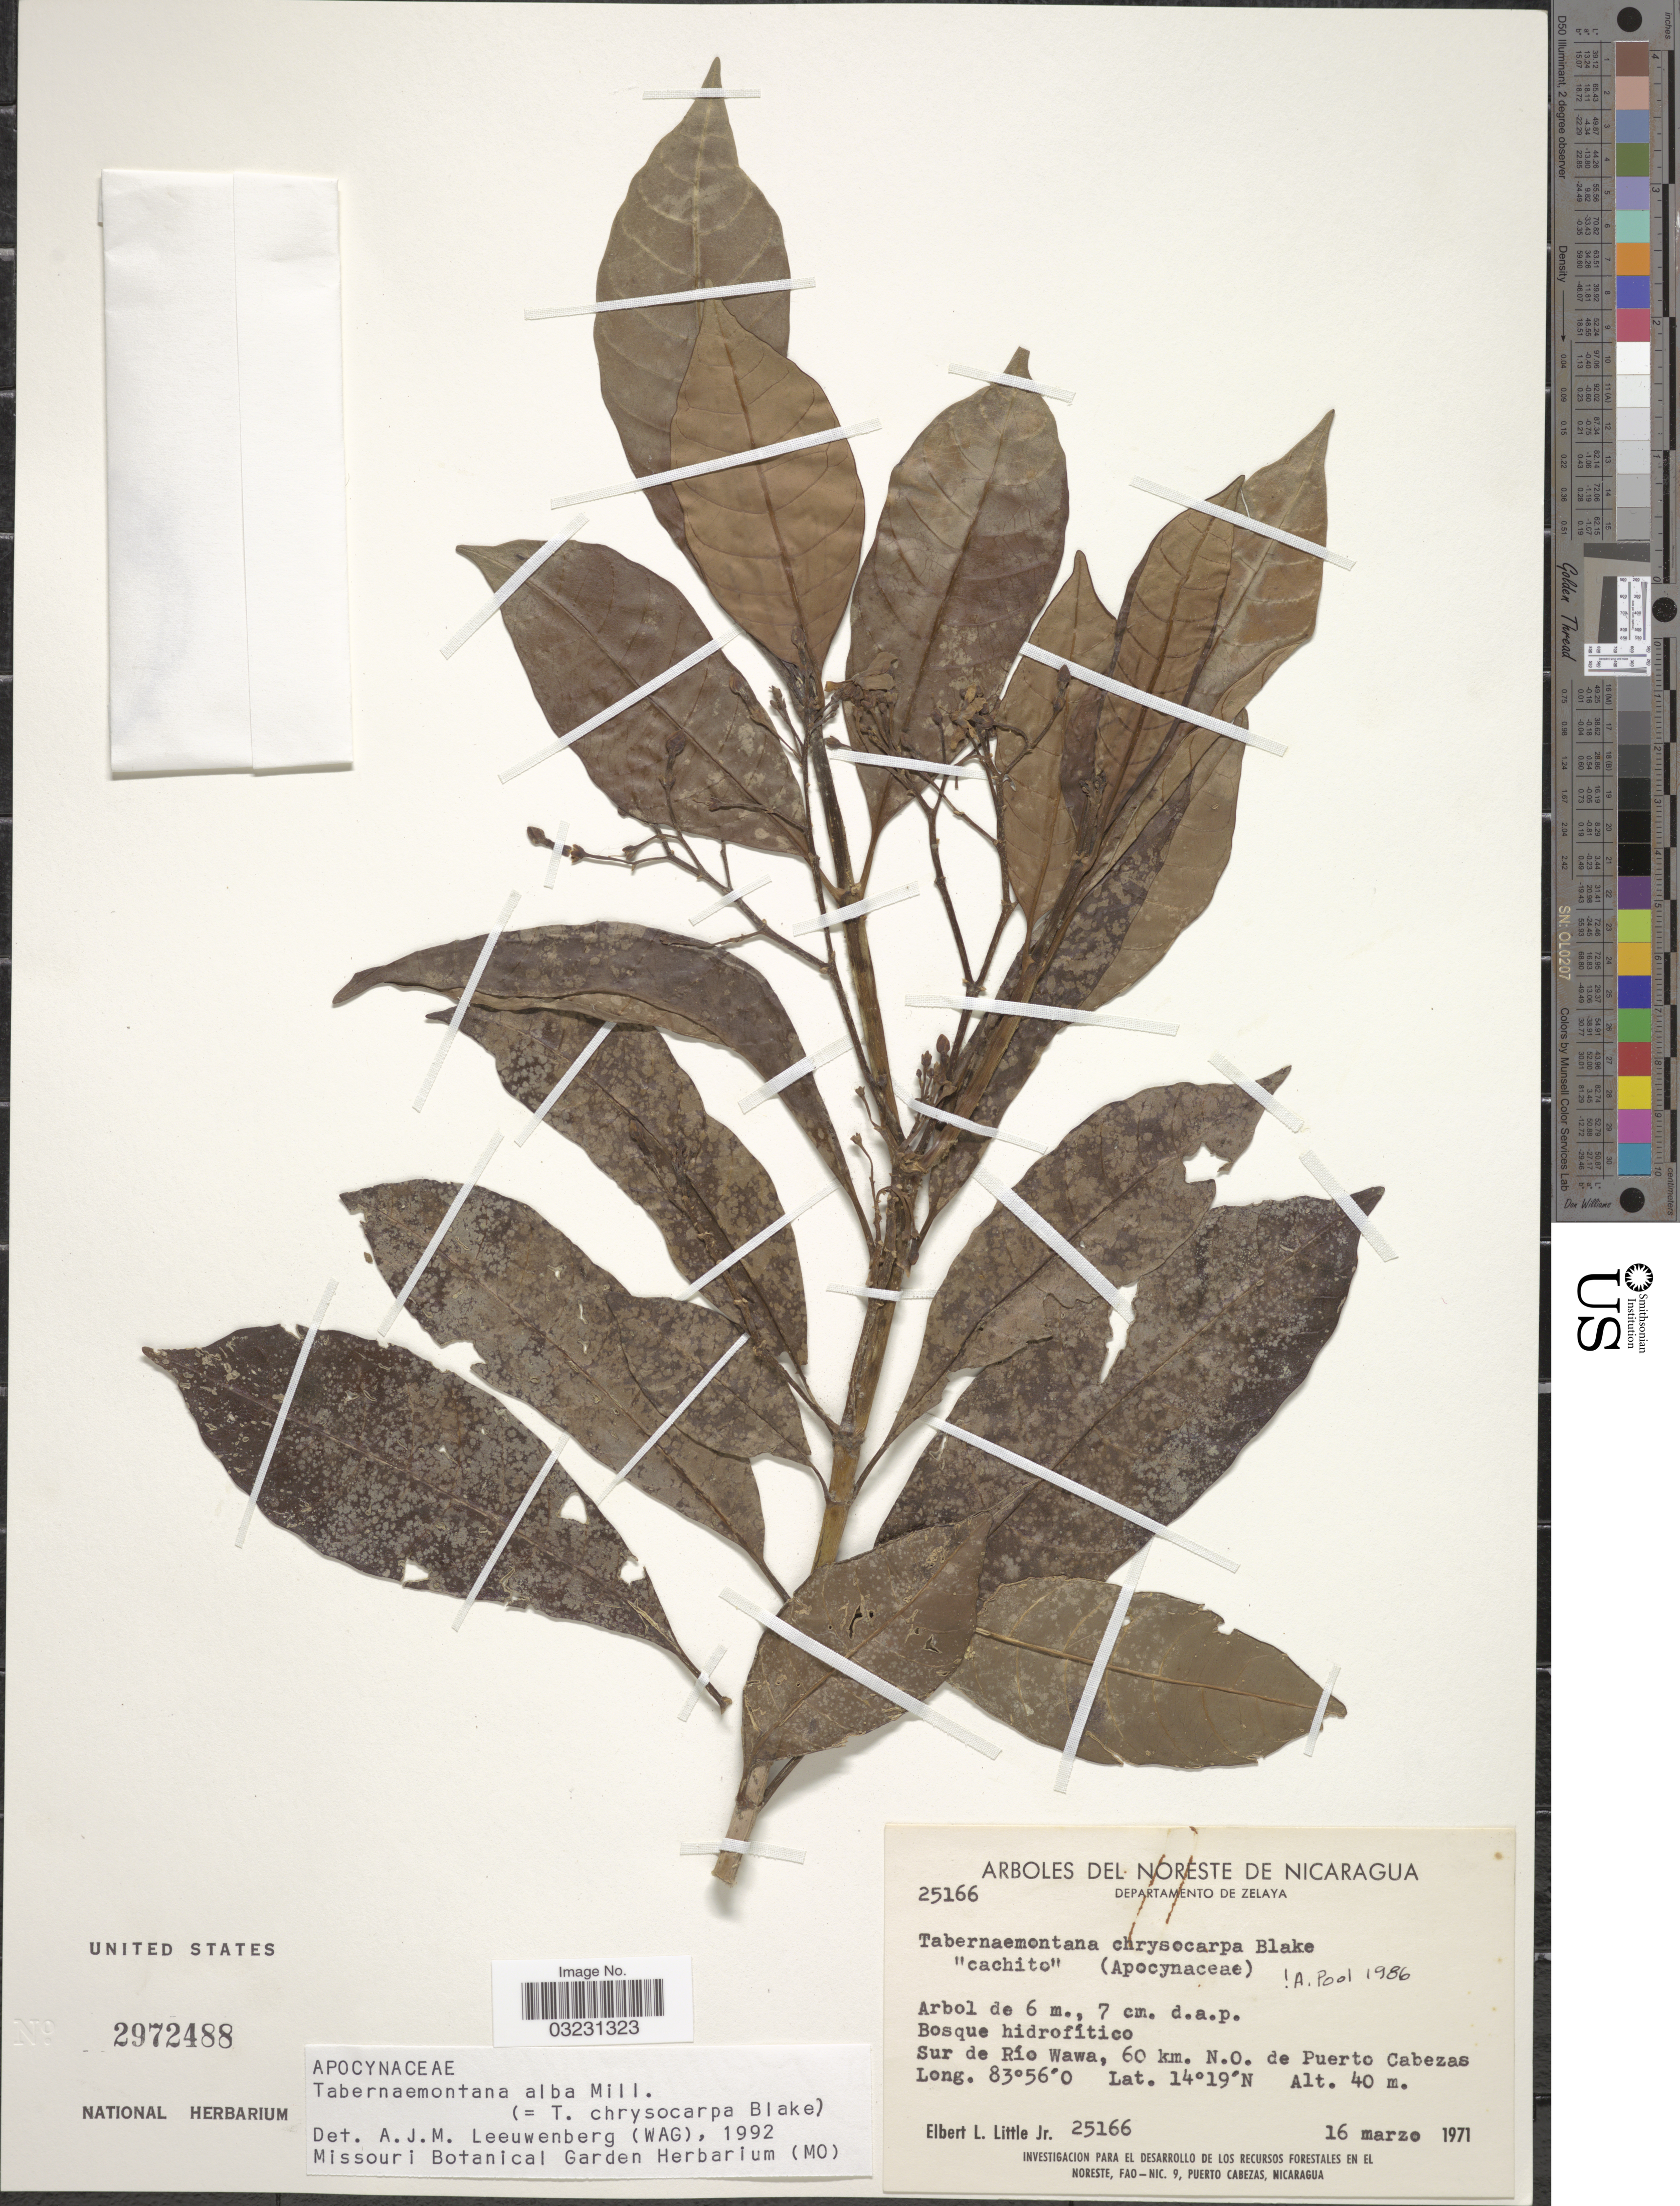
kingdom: Plantae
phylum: Tracheophyta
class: Magnoliopsida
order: Gentianales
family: Apocynaceae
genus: Tabernaemontana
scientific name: Tabernaemontana alba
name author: Mill.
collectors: E. L. Little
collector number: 25166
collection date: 1971-03-16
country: Nicaragua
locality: Noreste de Nicaragua, Departamento de Zelaya, Sur de Río Wawa, 60 km. N.O. de Puerto Cabezas.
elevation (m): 40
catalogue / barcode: US 2972488